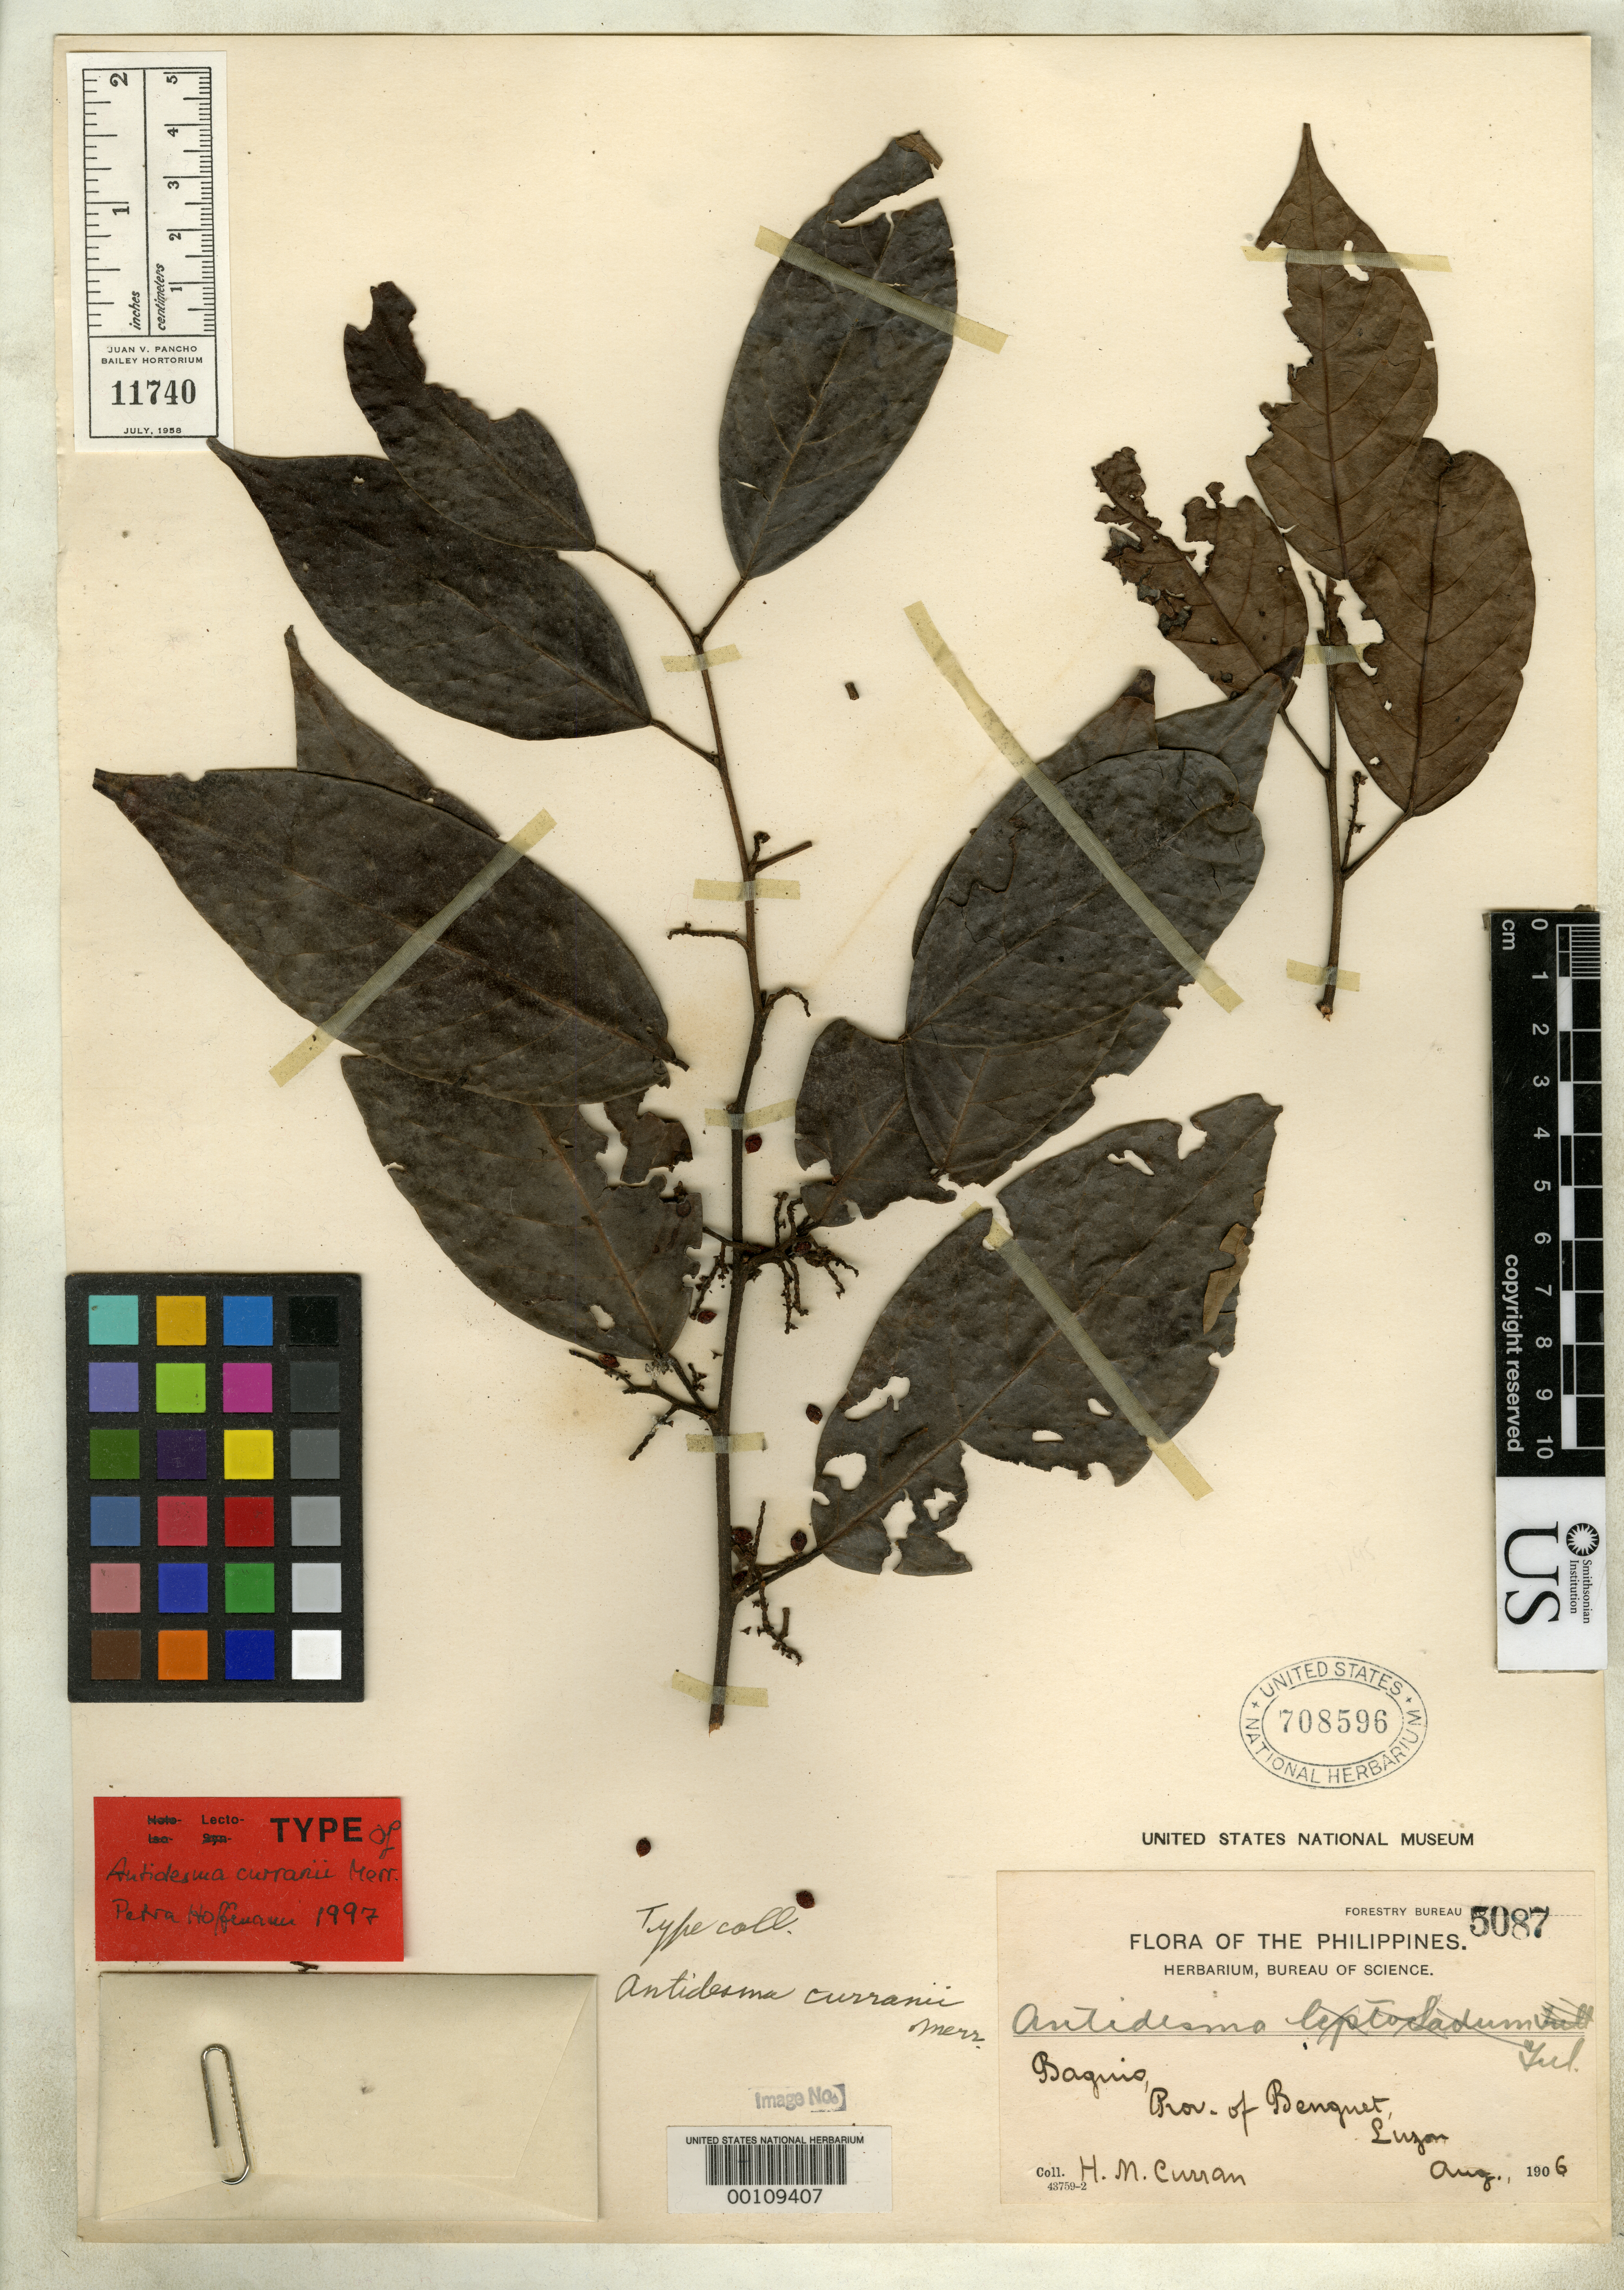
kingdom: Plantae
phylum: Tracheophyta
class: Magnoliopsida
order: Malpighiales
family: Phyllanthaceae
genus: Antidesma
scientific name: Antidesma curranii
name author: Merr.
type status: Isotype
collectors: H. M. Curran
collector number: For. Bur. 5087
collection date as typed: Aug 1906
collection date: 1906-08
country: Philippines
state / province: Cordillera (Administrative Region)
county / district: Benguet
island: Luzon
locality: Baguio.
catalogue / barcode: US 708596